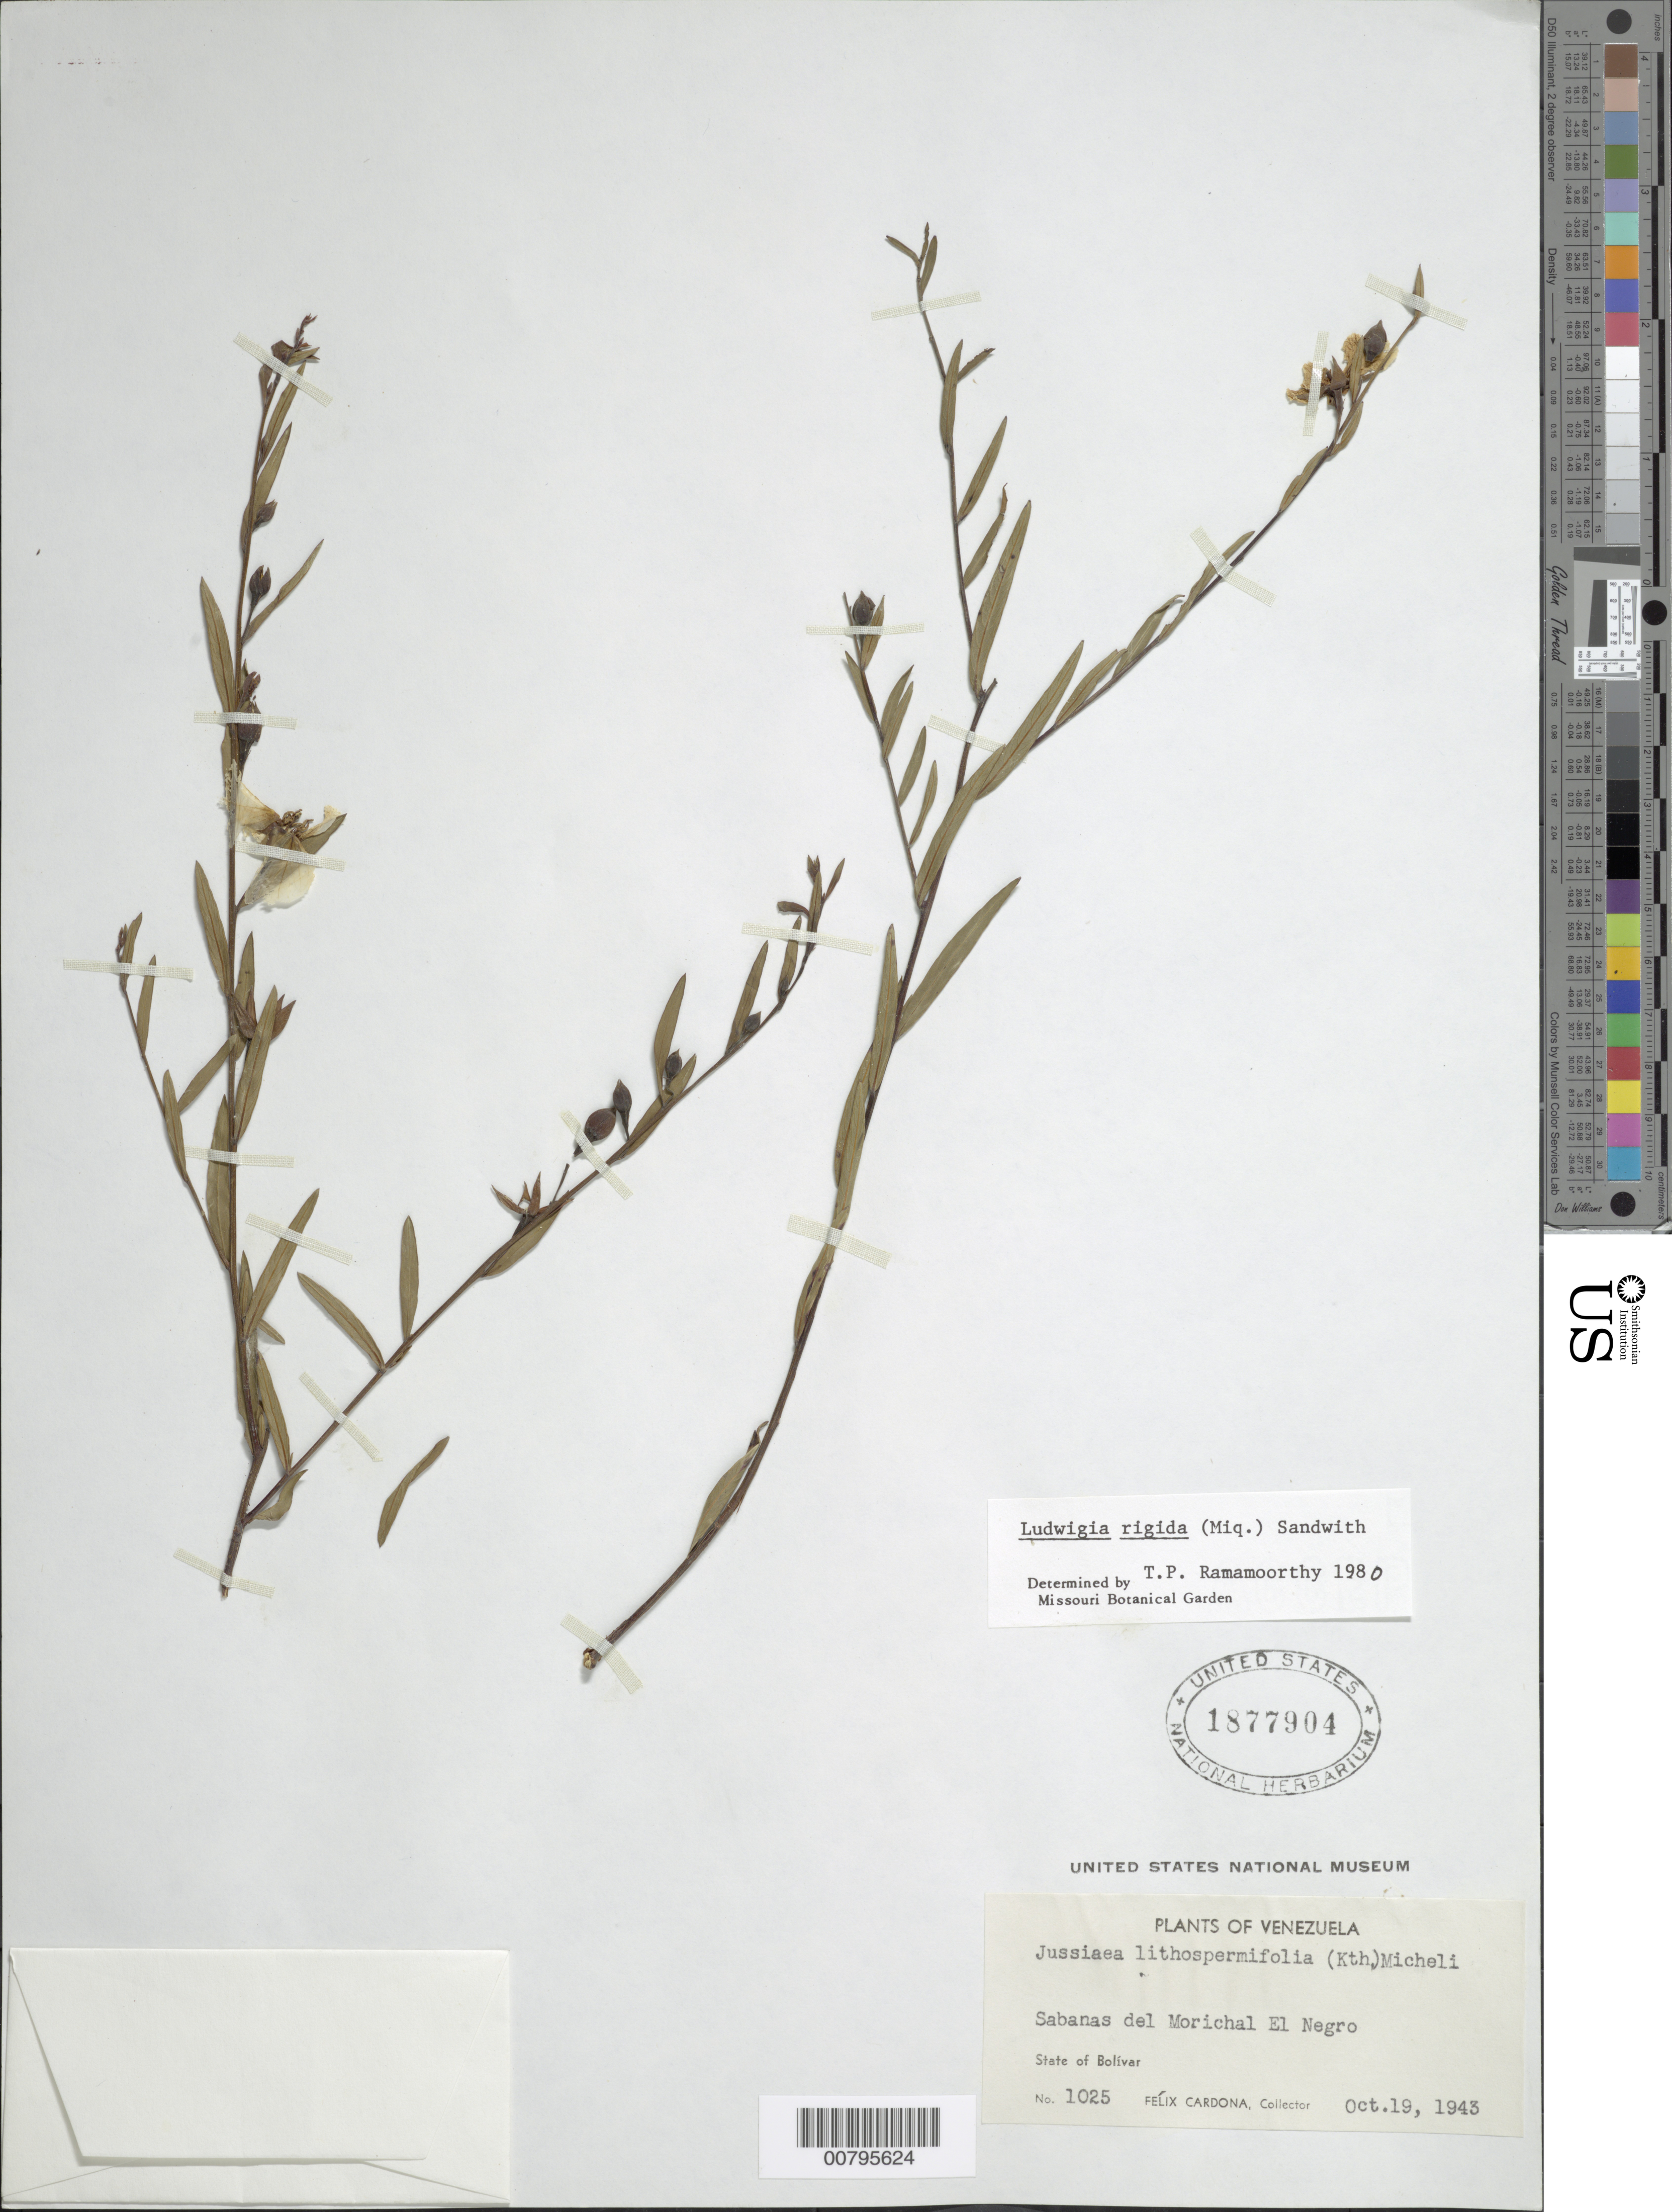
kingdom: Plantae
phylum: Tracheophyta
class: Magnoliopsida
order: Myrtales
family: Onagraceae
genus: Ludwigia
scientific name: Ludwigia rigida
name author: (Miq.) Sandwith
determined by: Ramamoorthy, T. P.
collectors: F. Cardona Puig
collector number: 1025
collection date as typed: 19-Oct-43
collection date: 1943-10-19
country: Venezuela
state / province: Bolívar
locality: Morichal El Negro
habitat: Savannas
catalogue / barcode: US 1877904